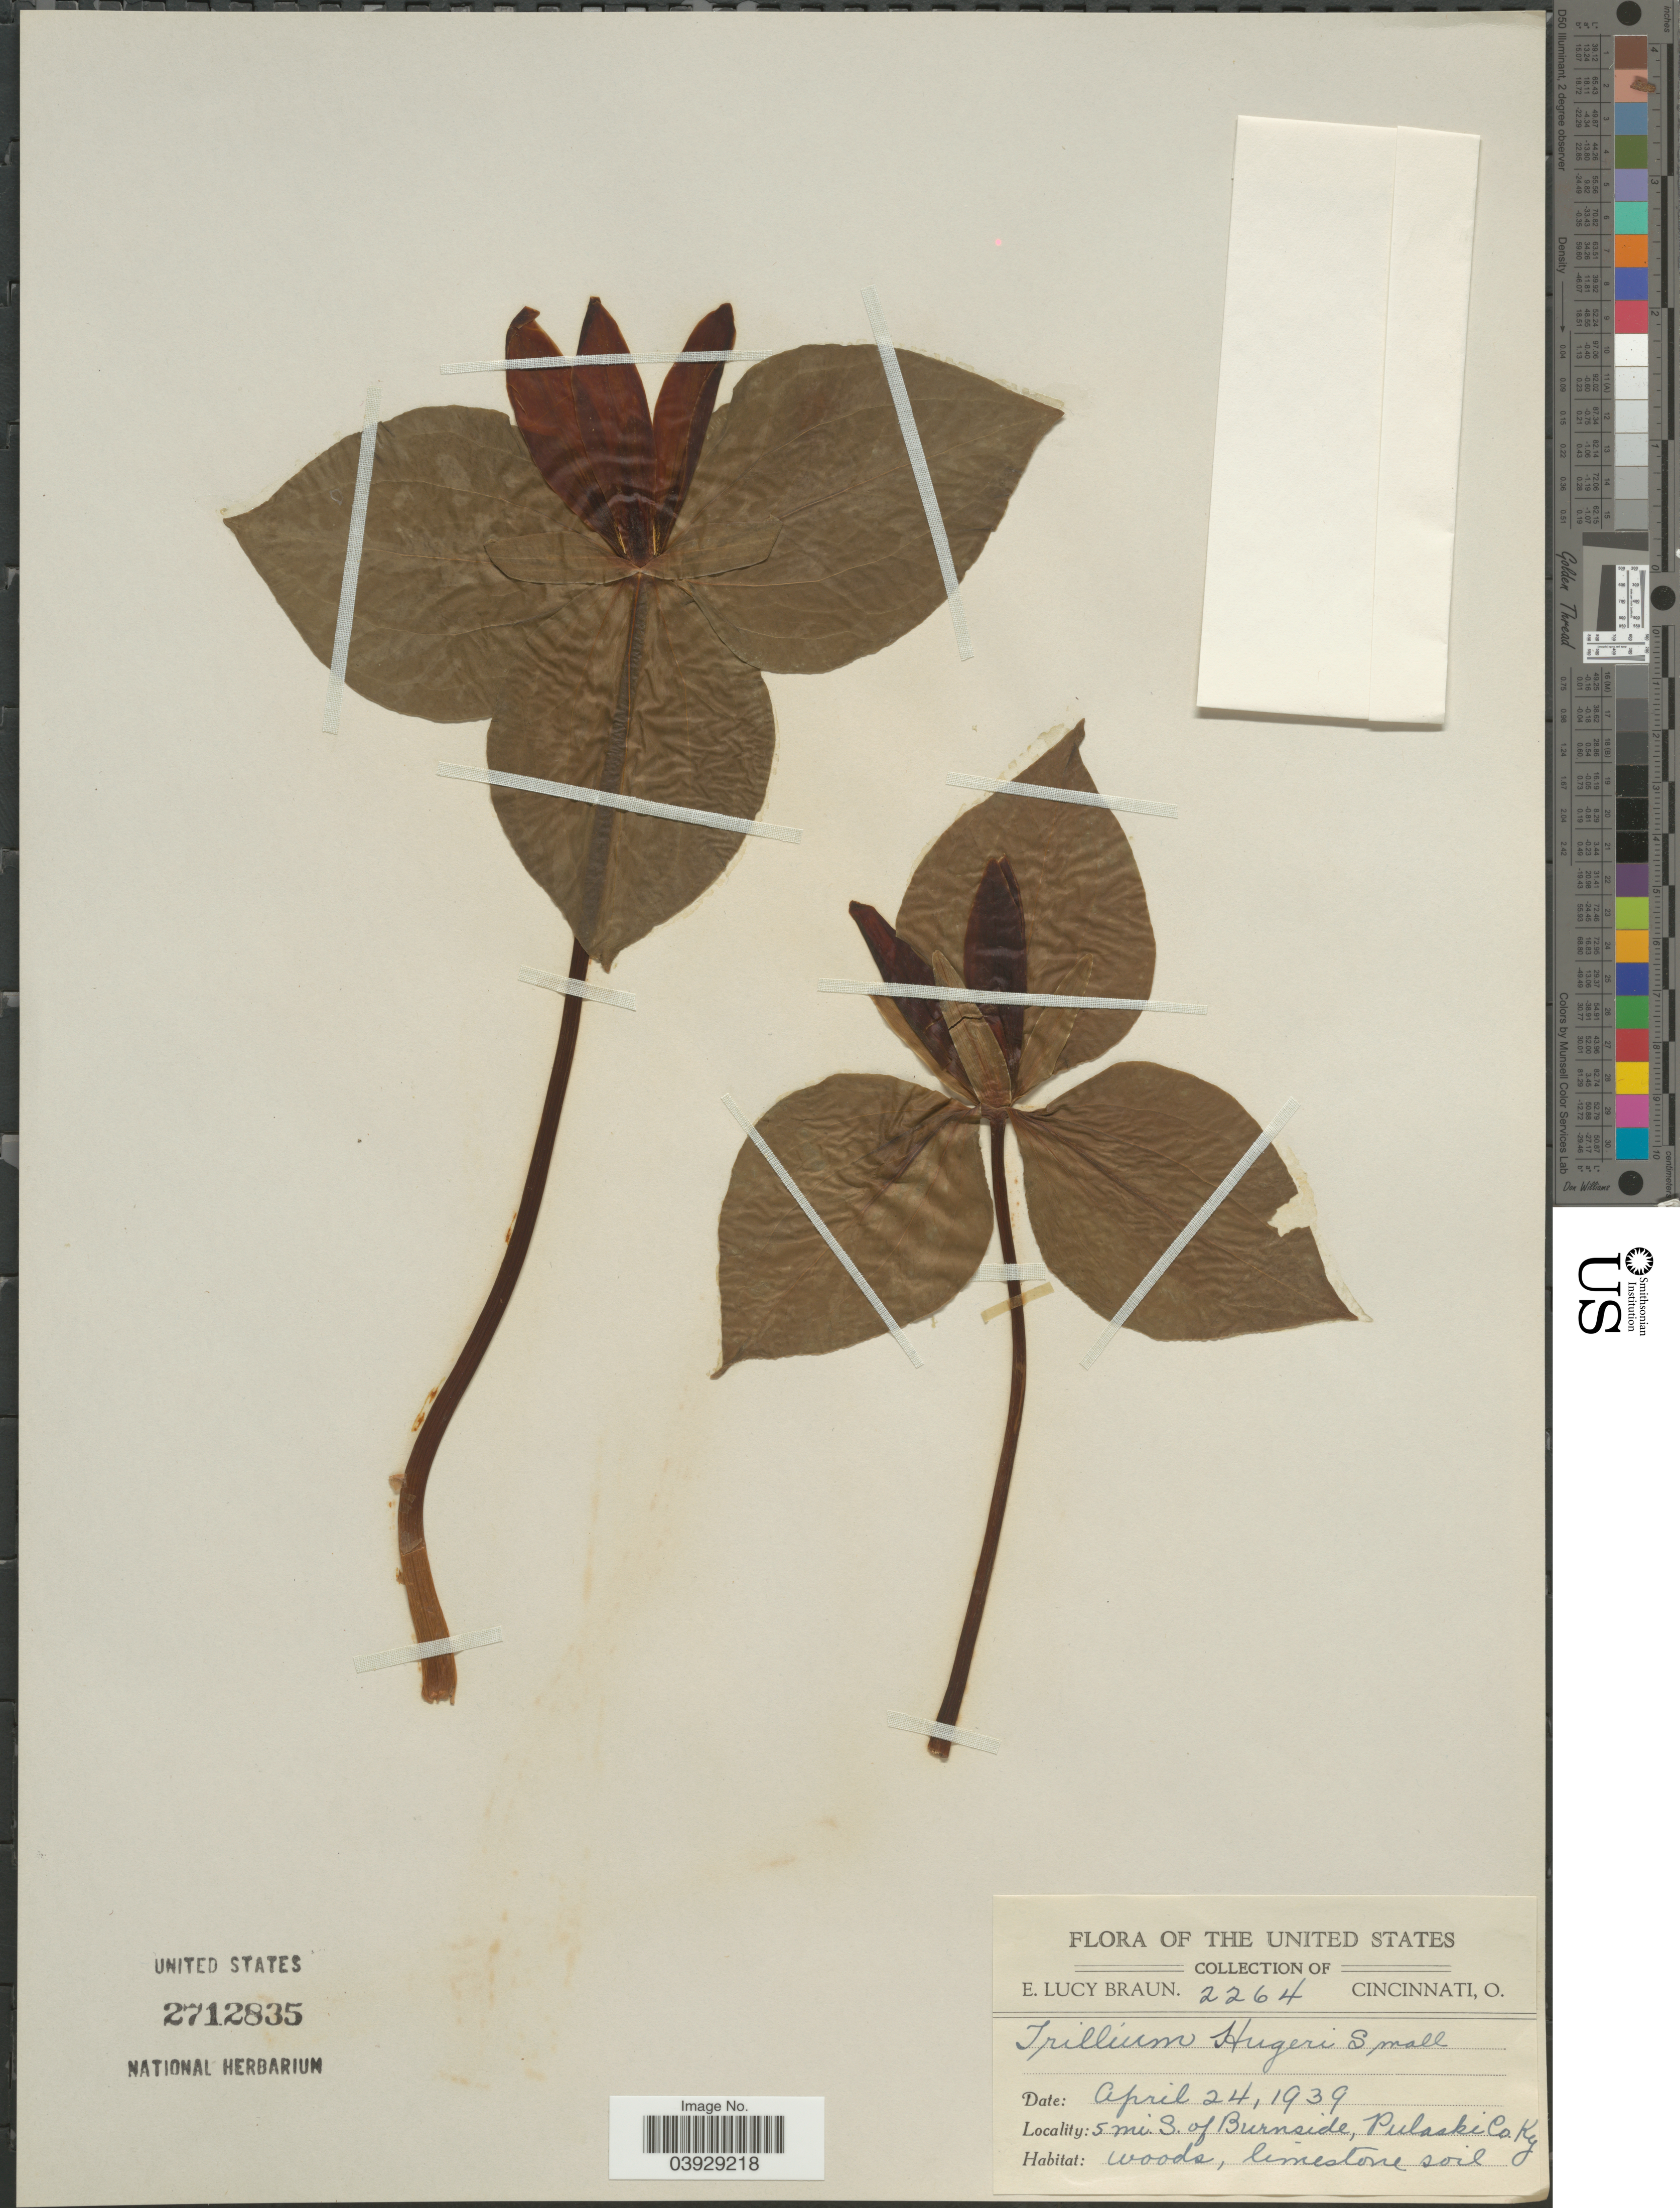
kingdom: Plantae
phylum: Tracheophyta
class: Liliopsida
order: Liliales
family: Melanthiaceae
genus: Trillium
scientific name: Trillium cuneatum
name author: Raf.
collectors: E. L. Braun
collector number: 2264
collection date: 1939-04-24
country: United States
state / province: Kentucky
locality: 5 mi. S. of Burnside, Pulaski Co.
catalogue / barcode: US 2712835